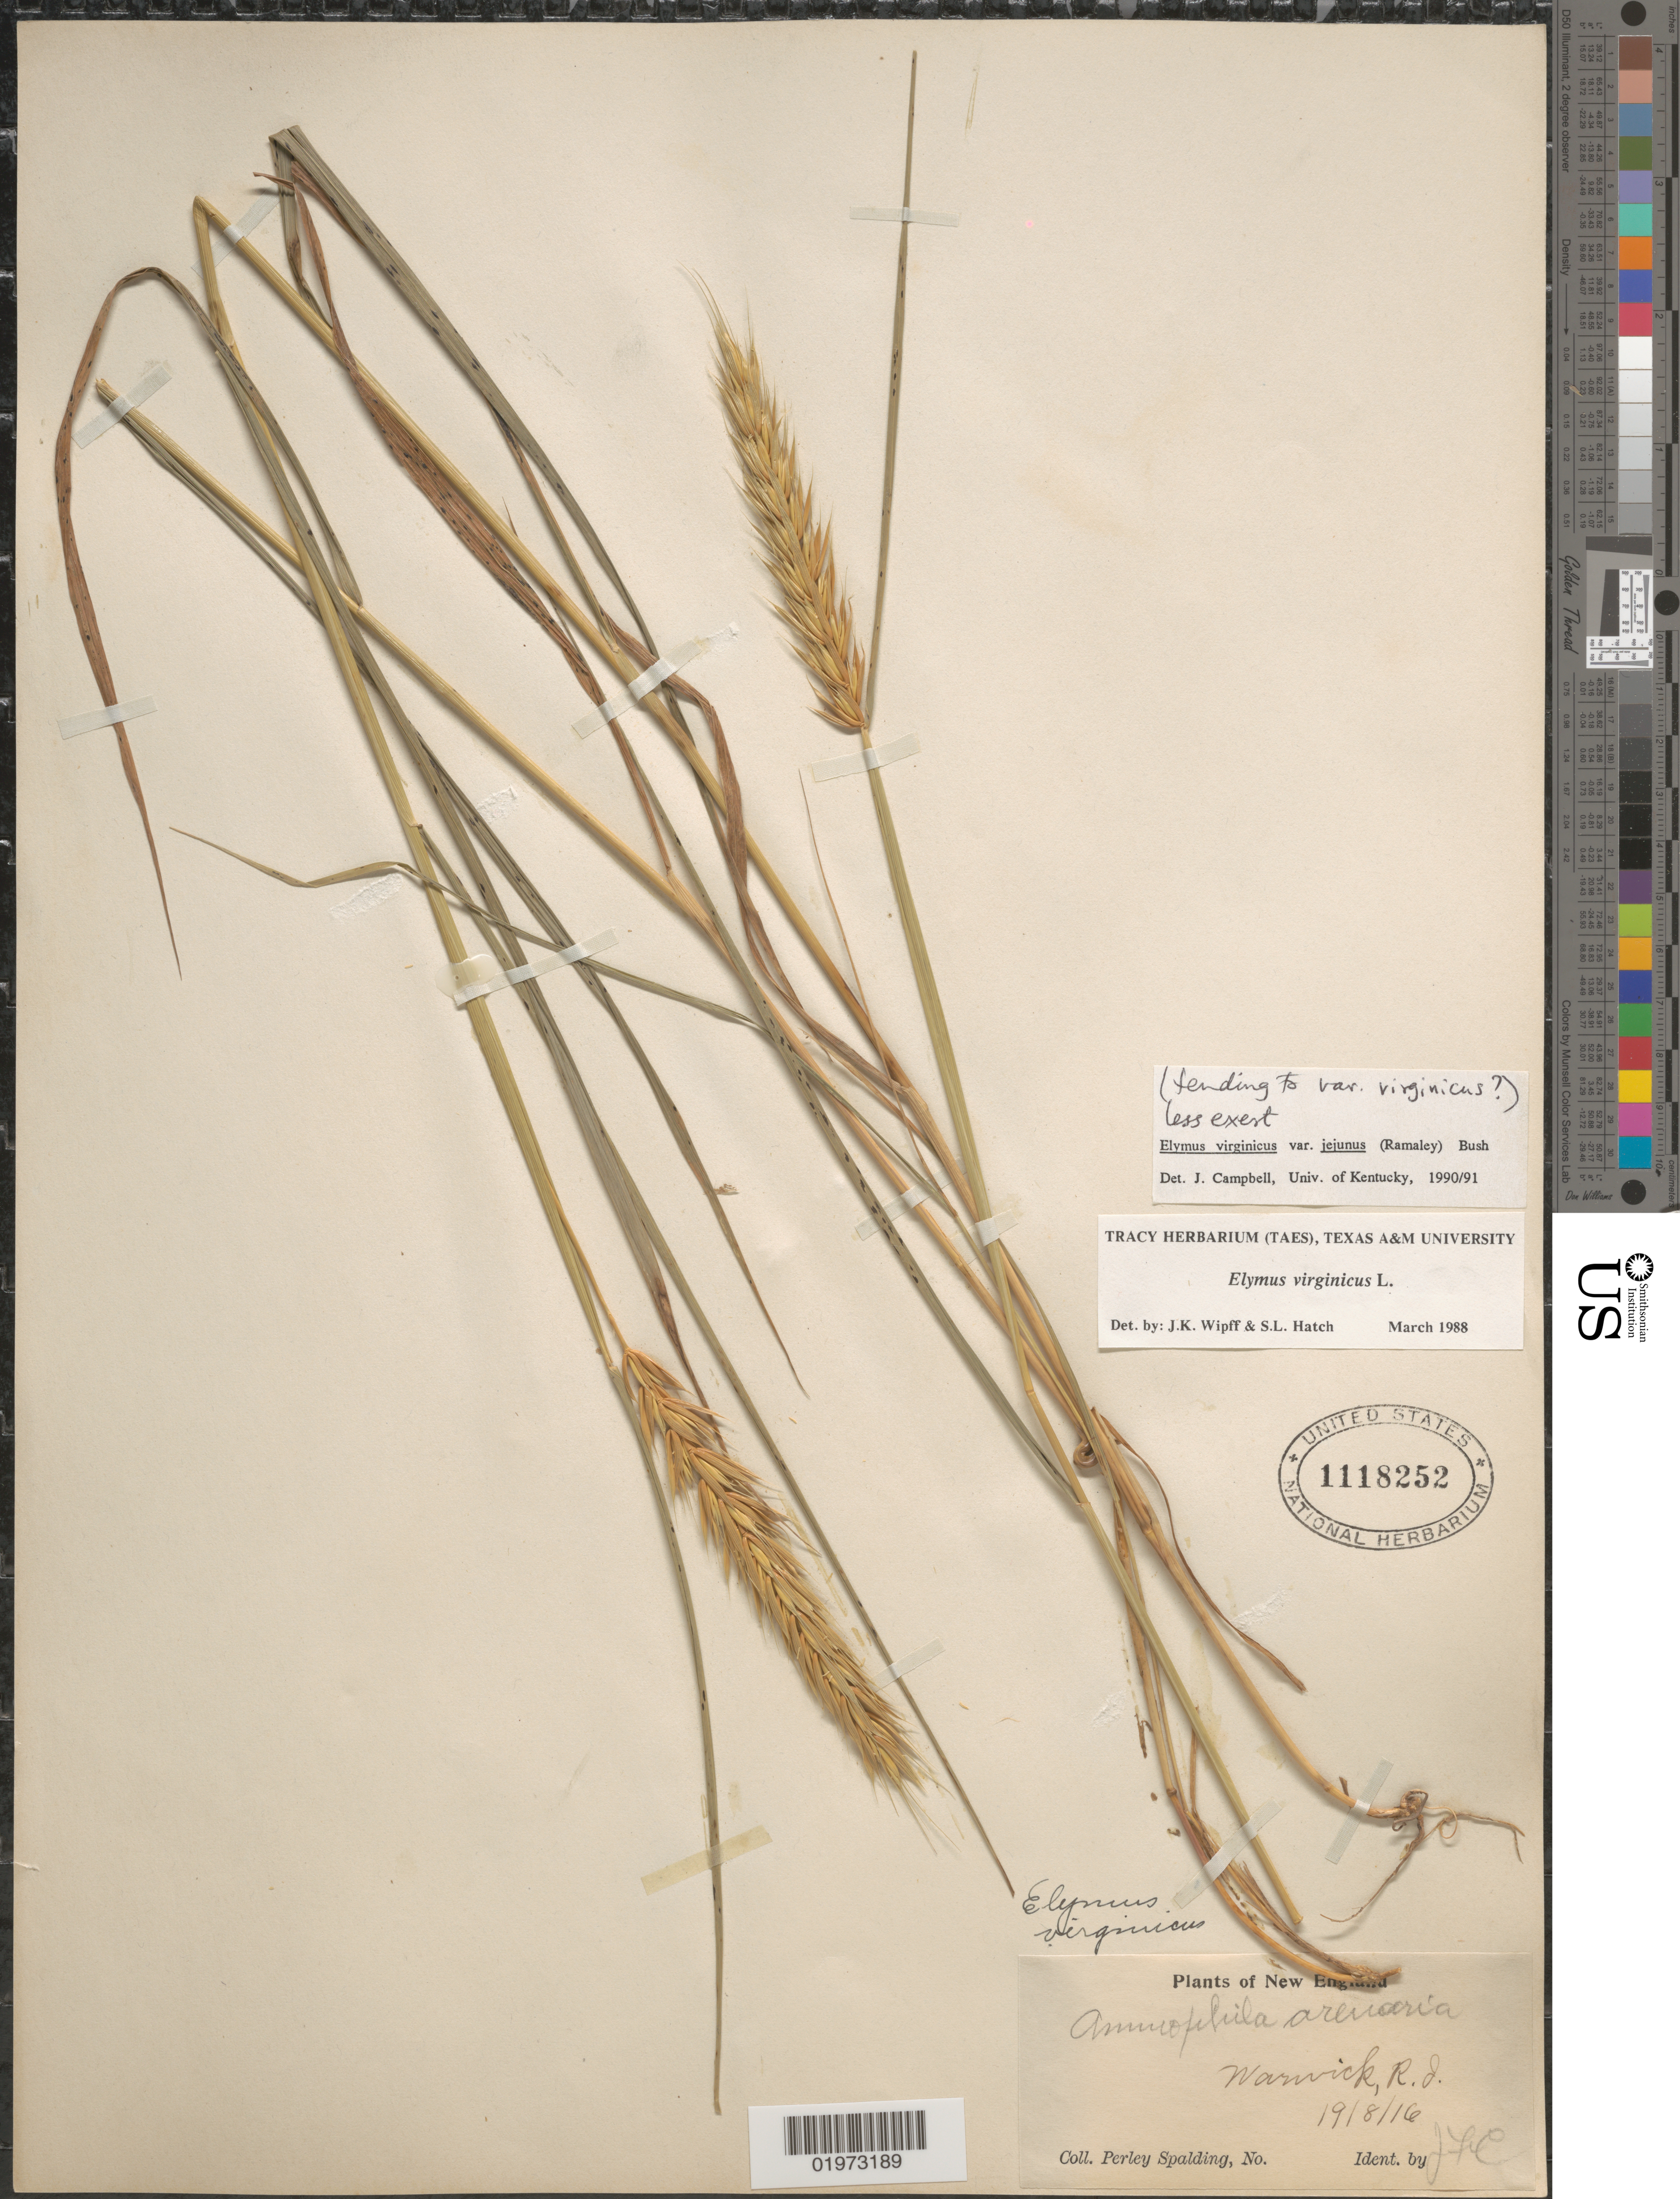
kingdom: Plantae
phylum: Tracheophyta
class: Liliopsida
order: Poales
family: Poaceae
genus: Elymus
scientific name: Elymus virginicus var. virginicus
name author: L.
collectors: P. Spalding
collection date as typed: Transcribed d/m/y: 19/8/16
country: United States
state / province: Rhode Island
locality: New England. Warwick, R. I.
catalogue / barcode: US 1118252